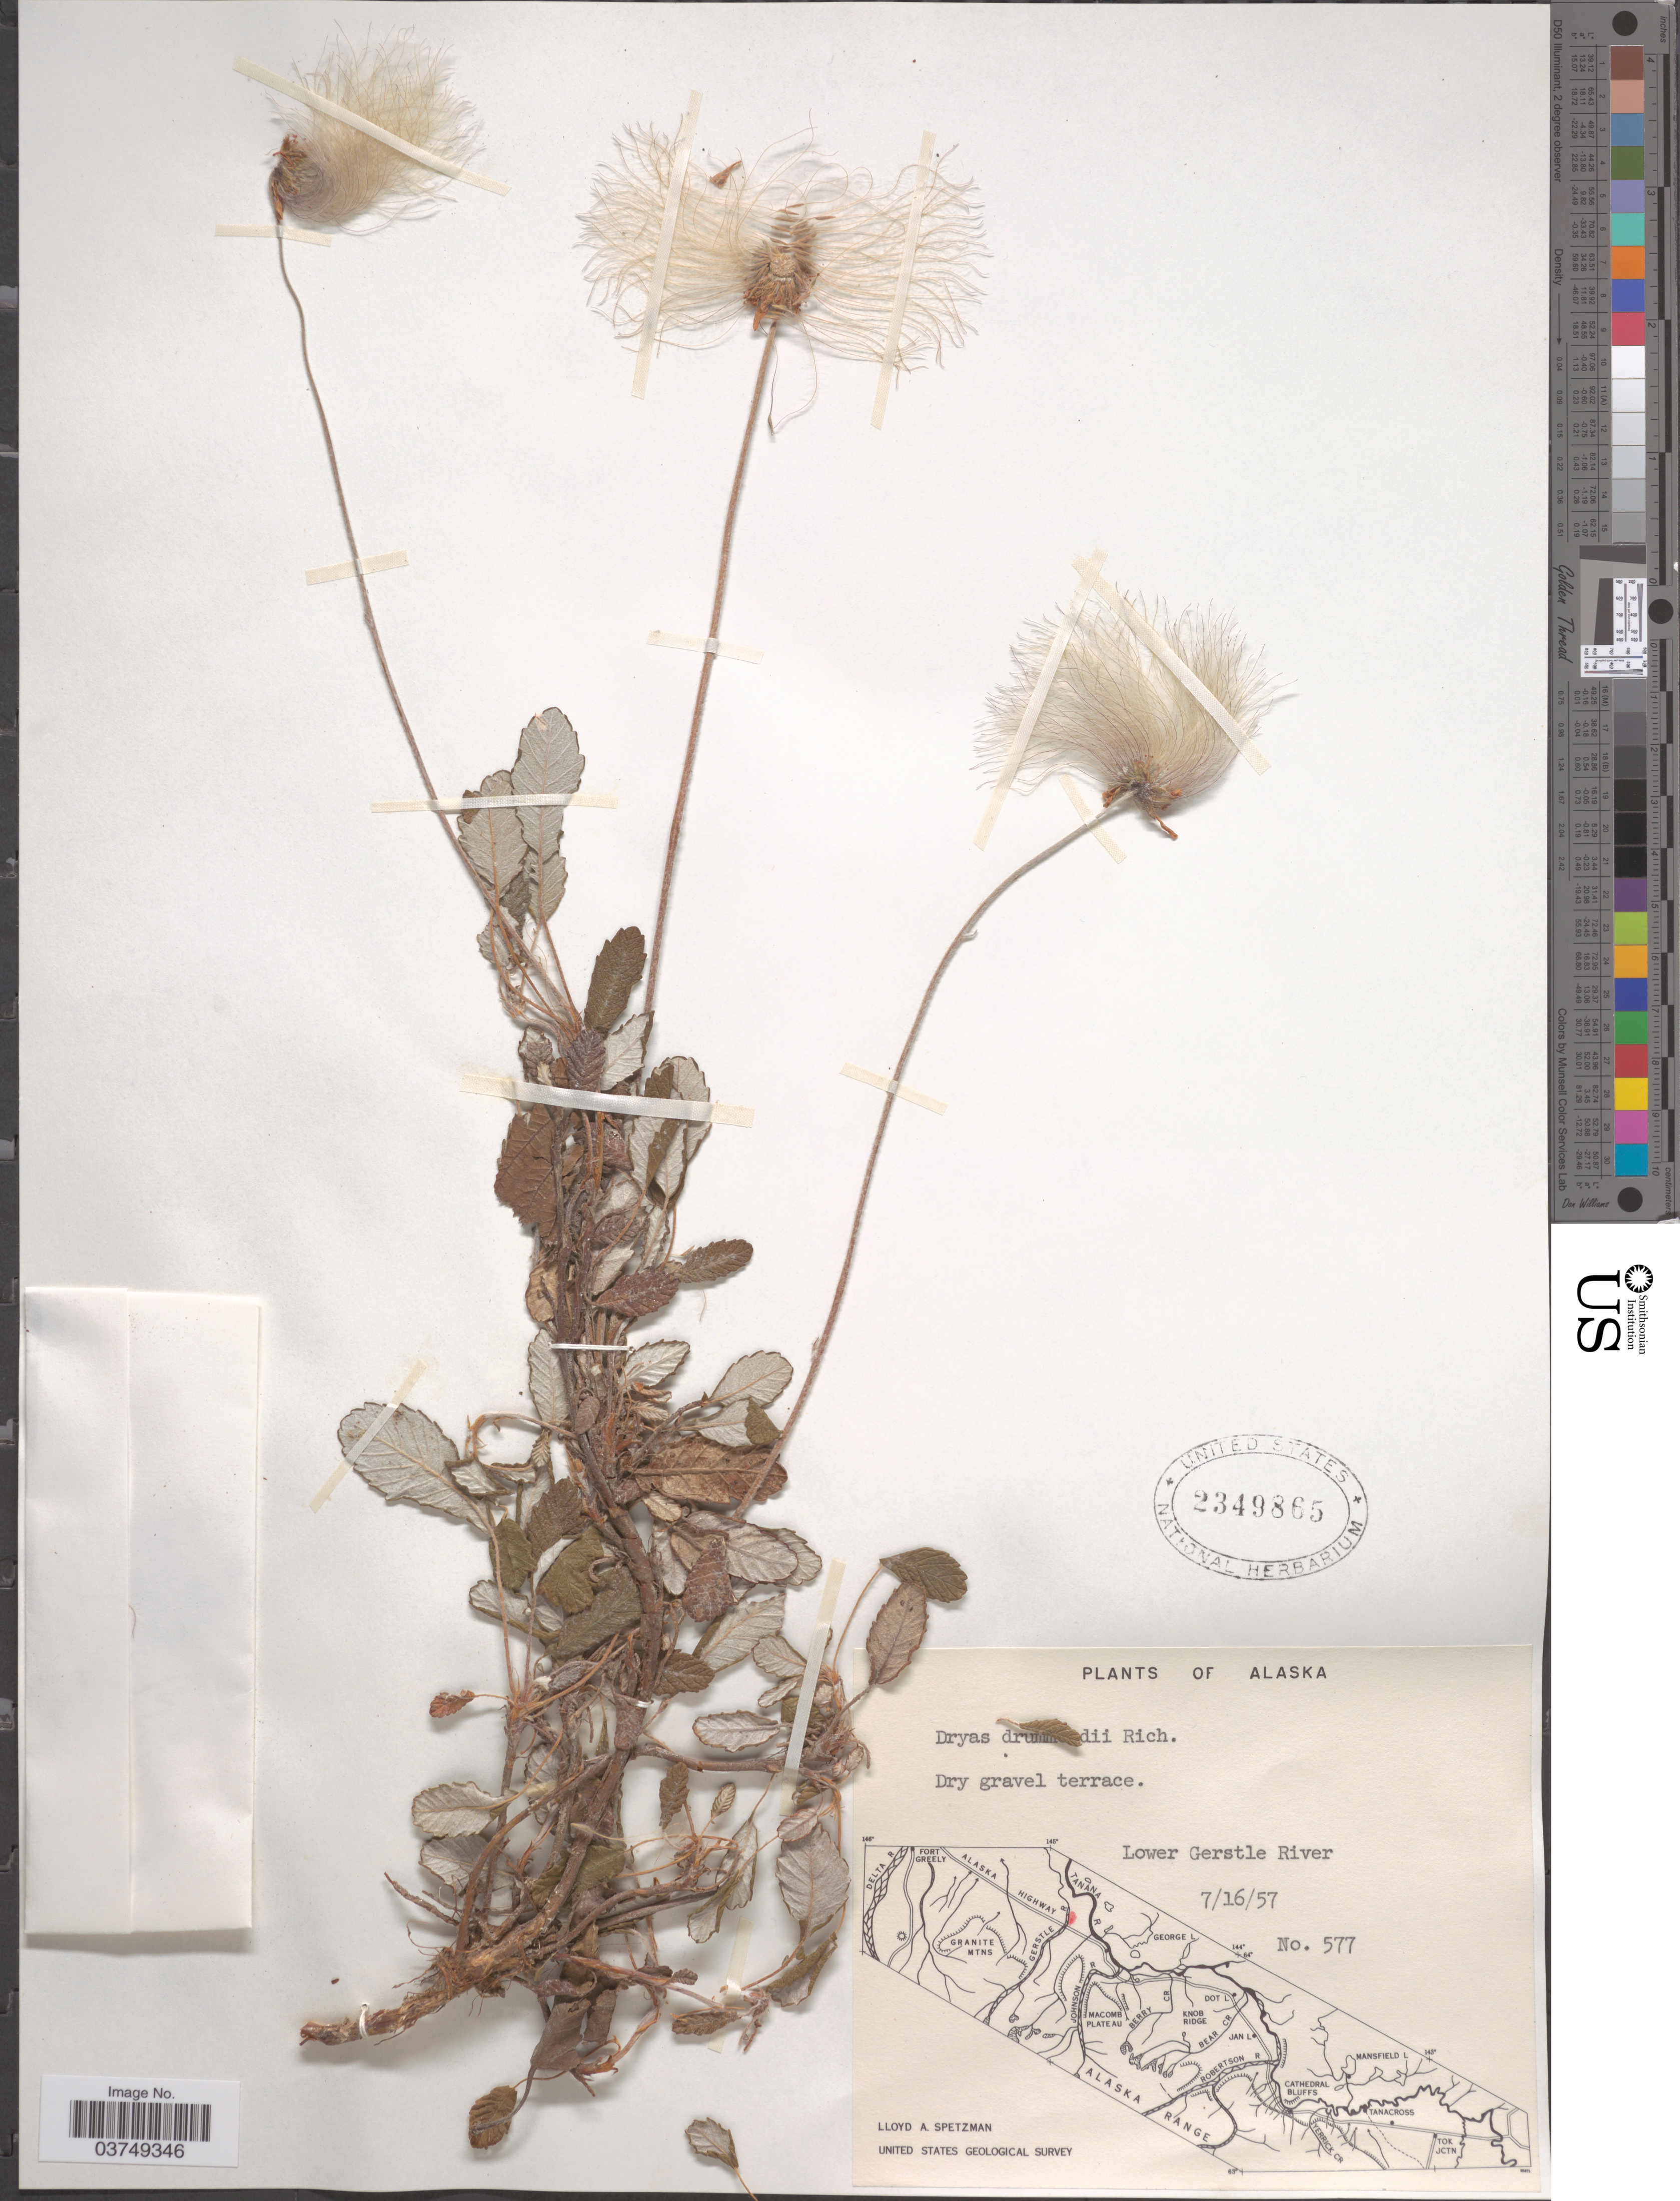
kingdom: Plantae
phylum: Tracheophyta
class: Magnoliopsida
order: Rosales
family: Rosaceae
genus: Dryas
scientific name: Dryas drummondii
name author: Hook. & Richardson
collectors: L. Spetzman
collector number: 577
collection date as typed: Transcribed d/m/y: 16/7/57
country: United States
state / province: Alaska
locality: Lower Gerstle River.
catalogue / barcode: US 2349865